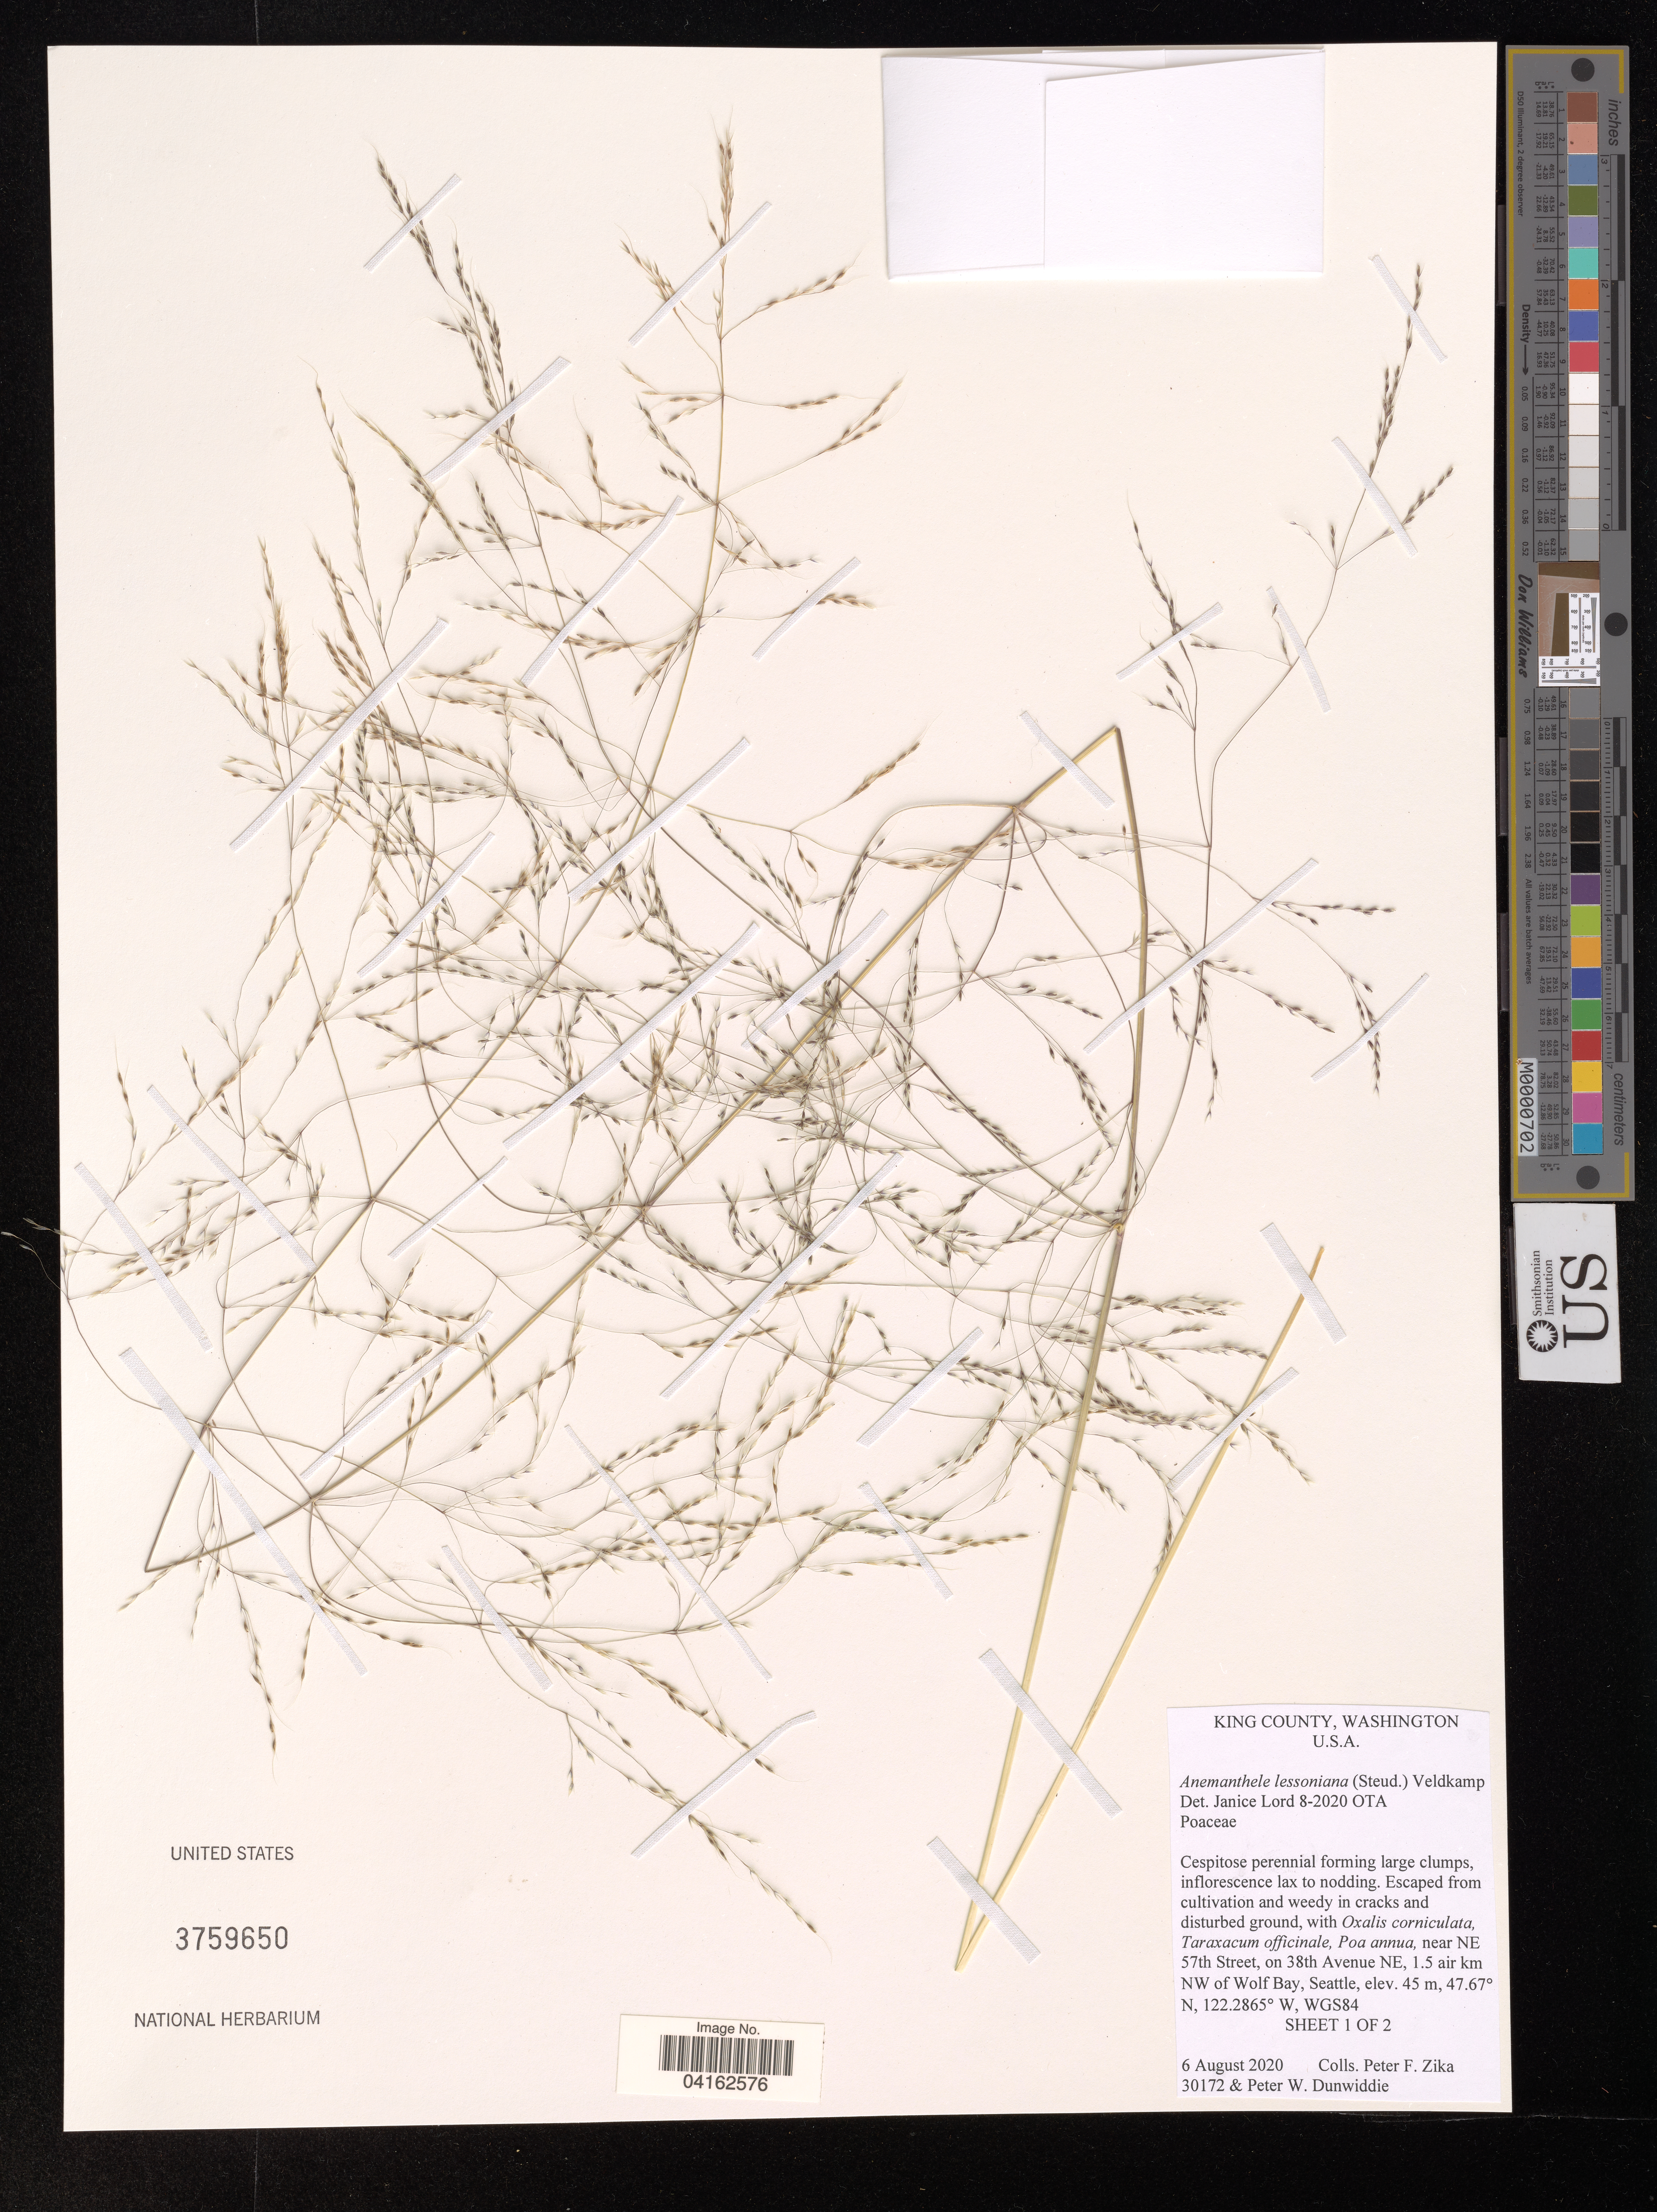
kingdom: Plantae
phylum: Tracheophyta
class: Liliopsida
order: Poales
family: Poaceae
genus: Anemanthele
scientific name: Anemanthele lessoniana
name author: (Steud.) Veldkamp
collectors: P. F. Zika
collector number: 30172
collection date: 2020-08-06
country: United States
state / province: Washington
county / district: King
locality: King County. Escaped from cultivation and weedy in cracks and disturbed ground, near NE 57th Street, on 38th Avenue NE, 1.5 air km NW of Wolf Bay, Seattle, WGS84.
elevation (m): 45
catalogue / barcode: US 3759650